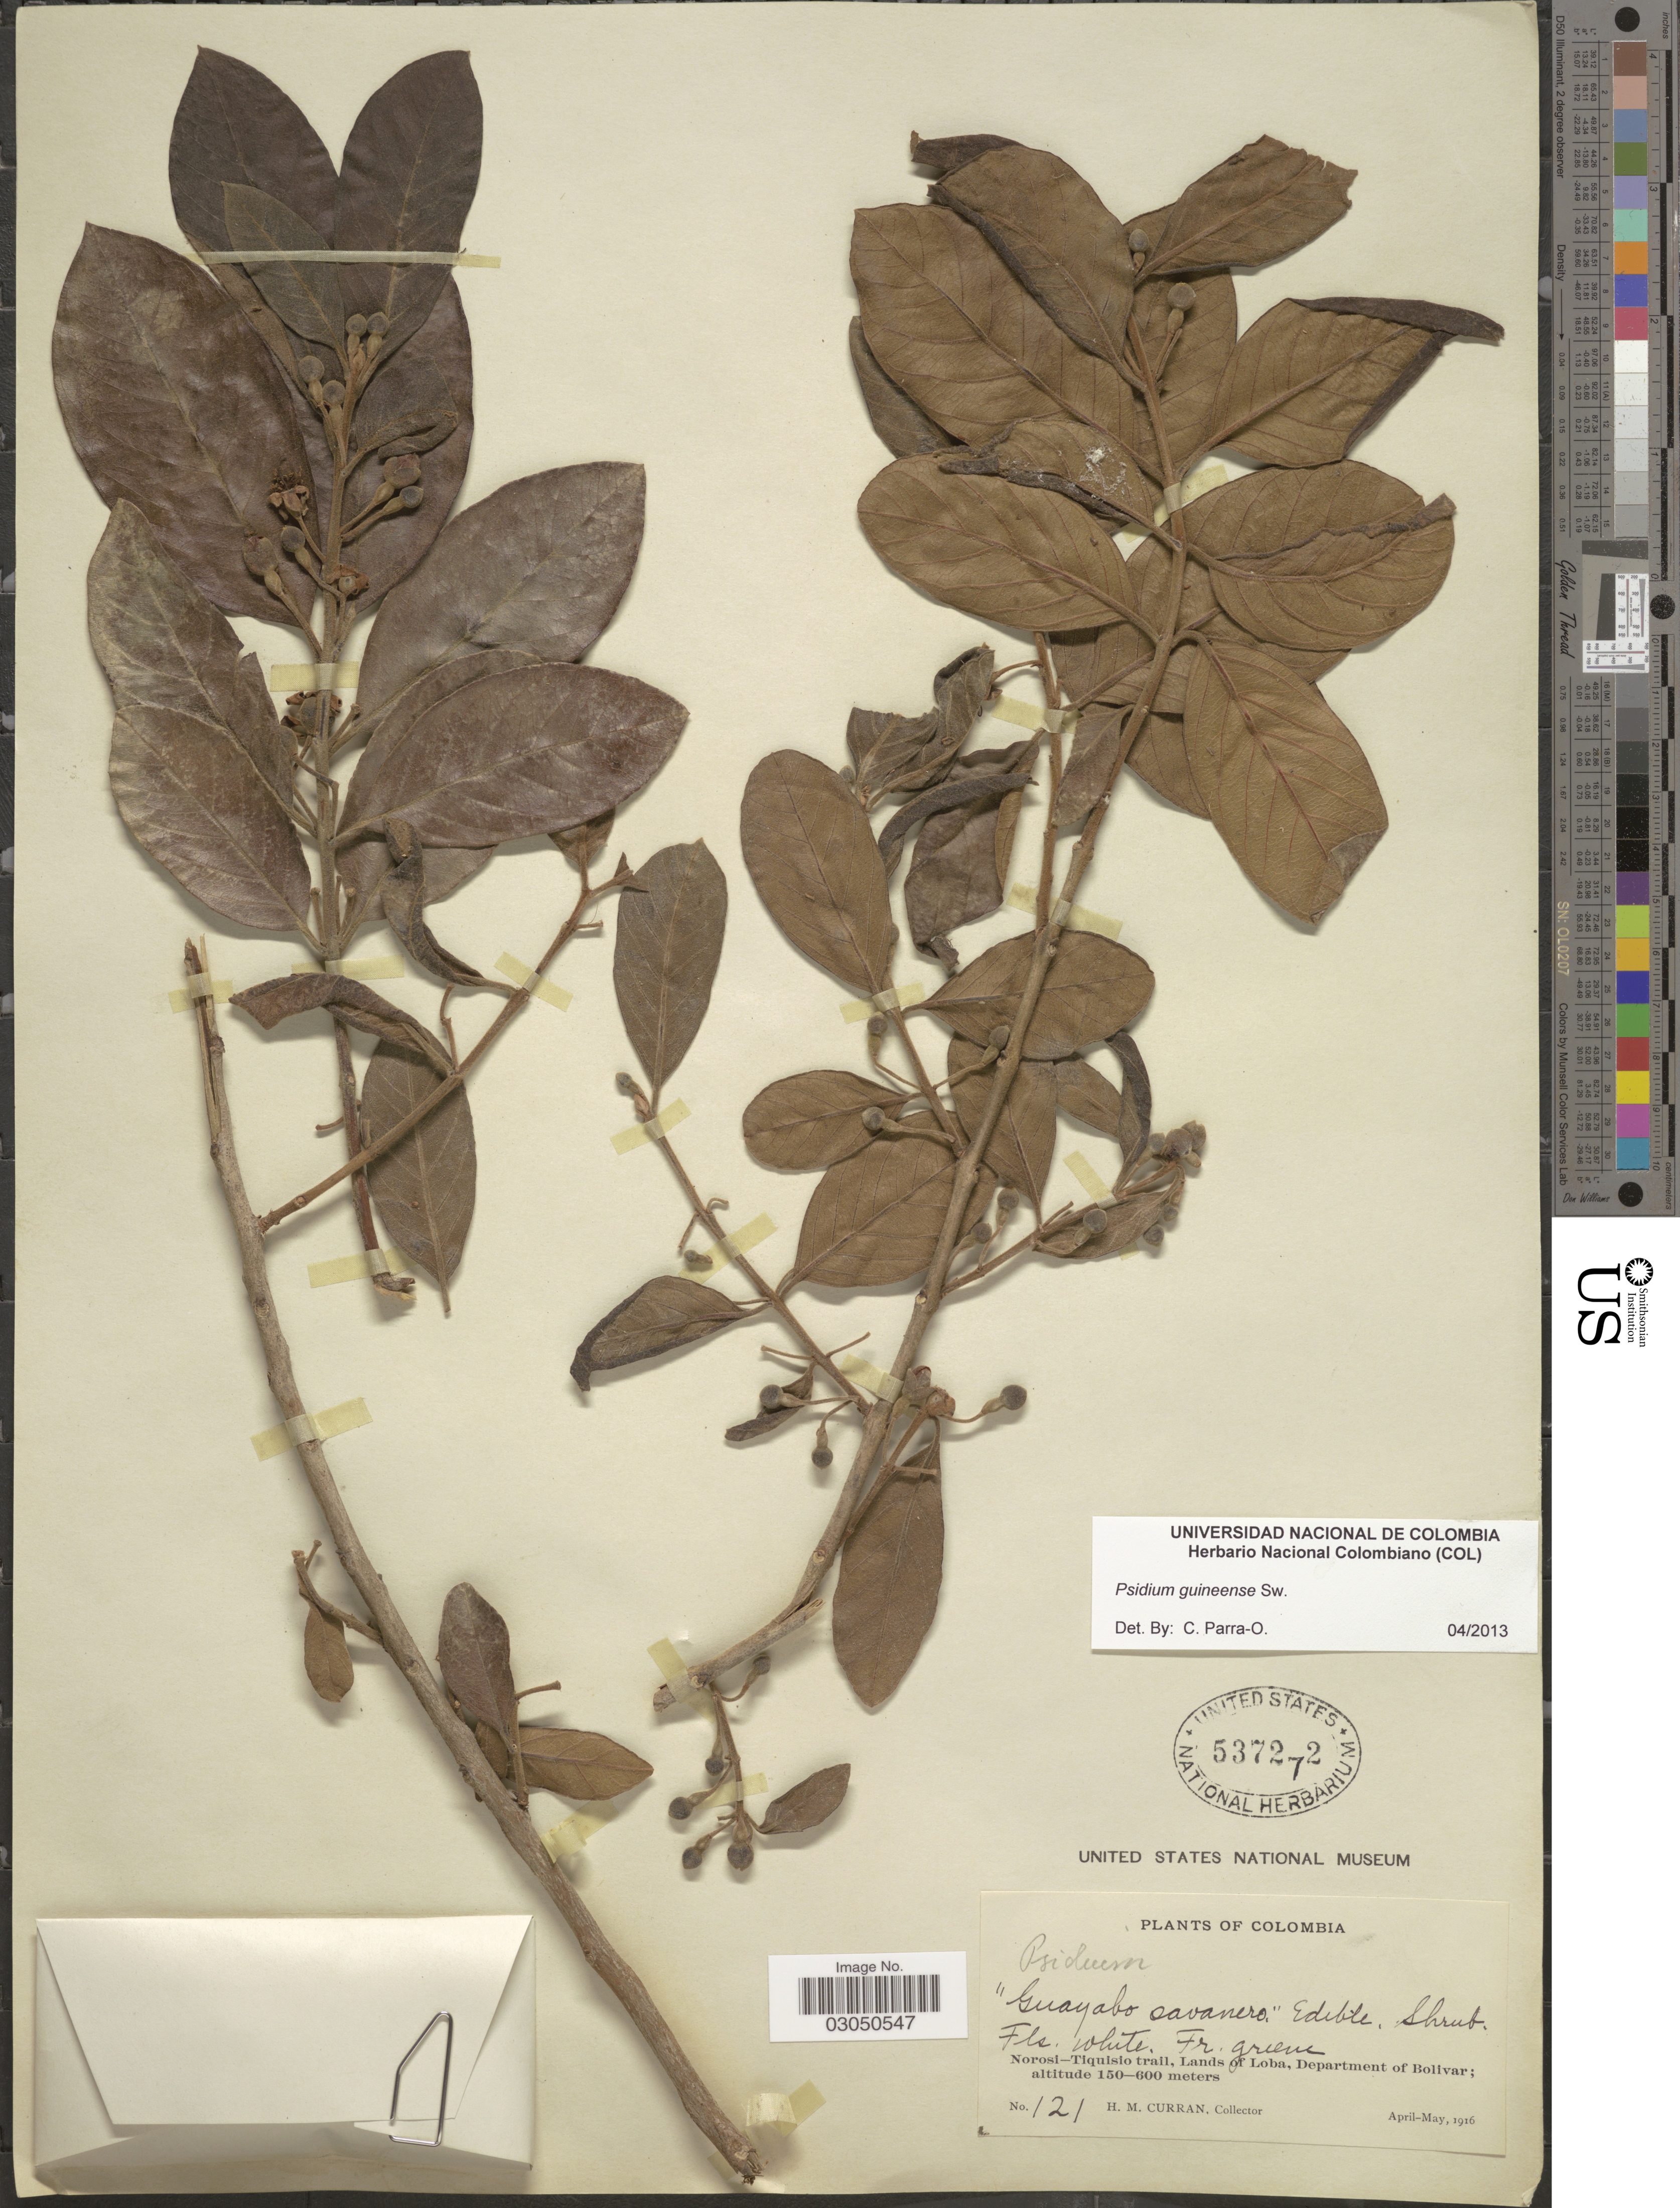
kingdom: Plantae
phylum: Tracheophyta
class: Magnoliopsida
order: Myrtales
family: Myrtaceae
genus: Psidium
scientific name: Psidium guineense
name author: Sw.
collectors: H. M. Curran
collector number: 121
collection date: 1916-04/1916-05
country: Colombia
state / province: Bolívar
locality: Norosi-Tiquisio trail, Lands of Loba, Department of Bolivar.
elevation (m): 150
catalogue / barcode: US 537272